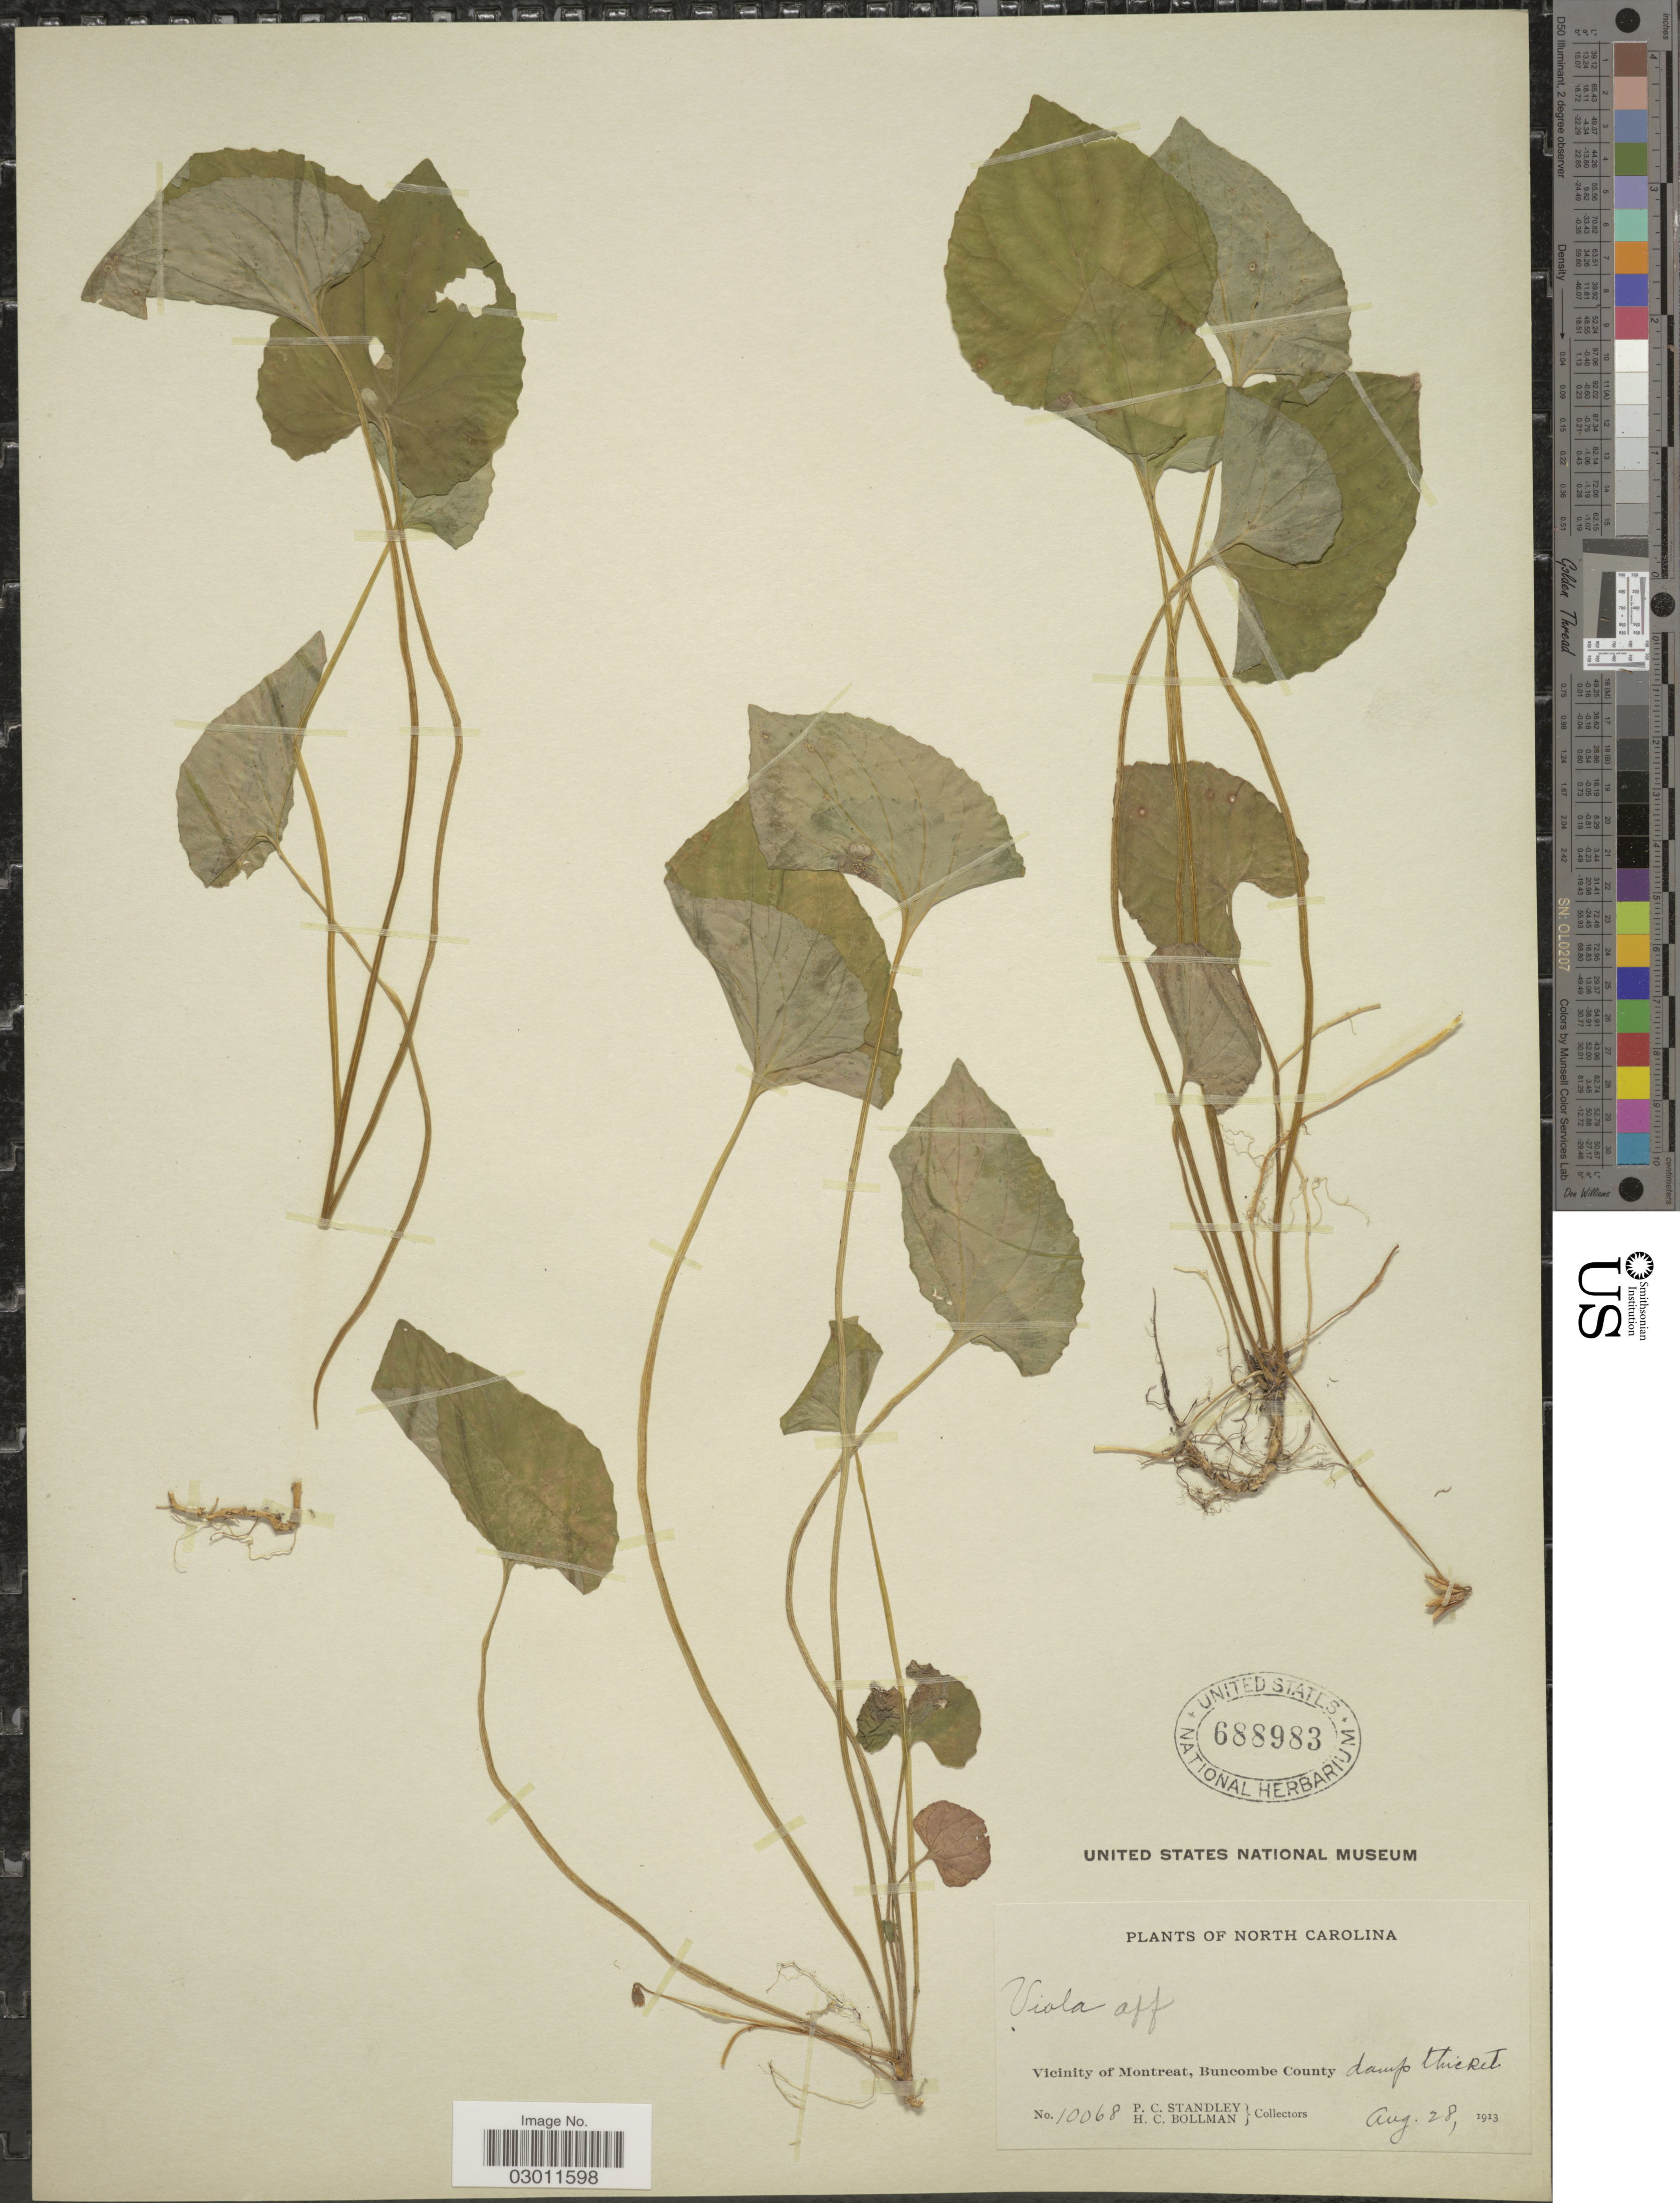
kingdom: Plantae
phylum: Tracheophyta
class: Magnoliopsida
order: Malpighiales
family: Violaceae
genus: Viola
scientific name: Viola affinis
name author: LeConte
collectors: P. C. Standley & H. C. Bollman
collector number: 10068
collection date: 1913-08-28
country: United States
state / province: North Carolina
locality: Vicinity of Montreat, Buncombe County.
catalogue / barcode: US 688983